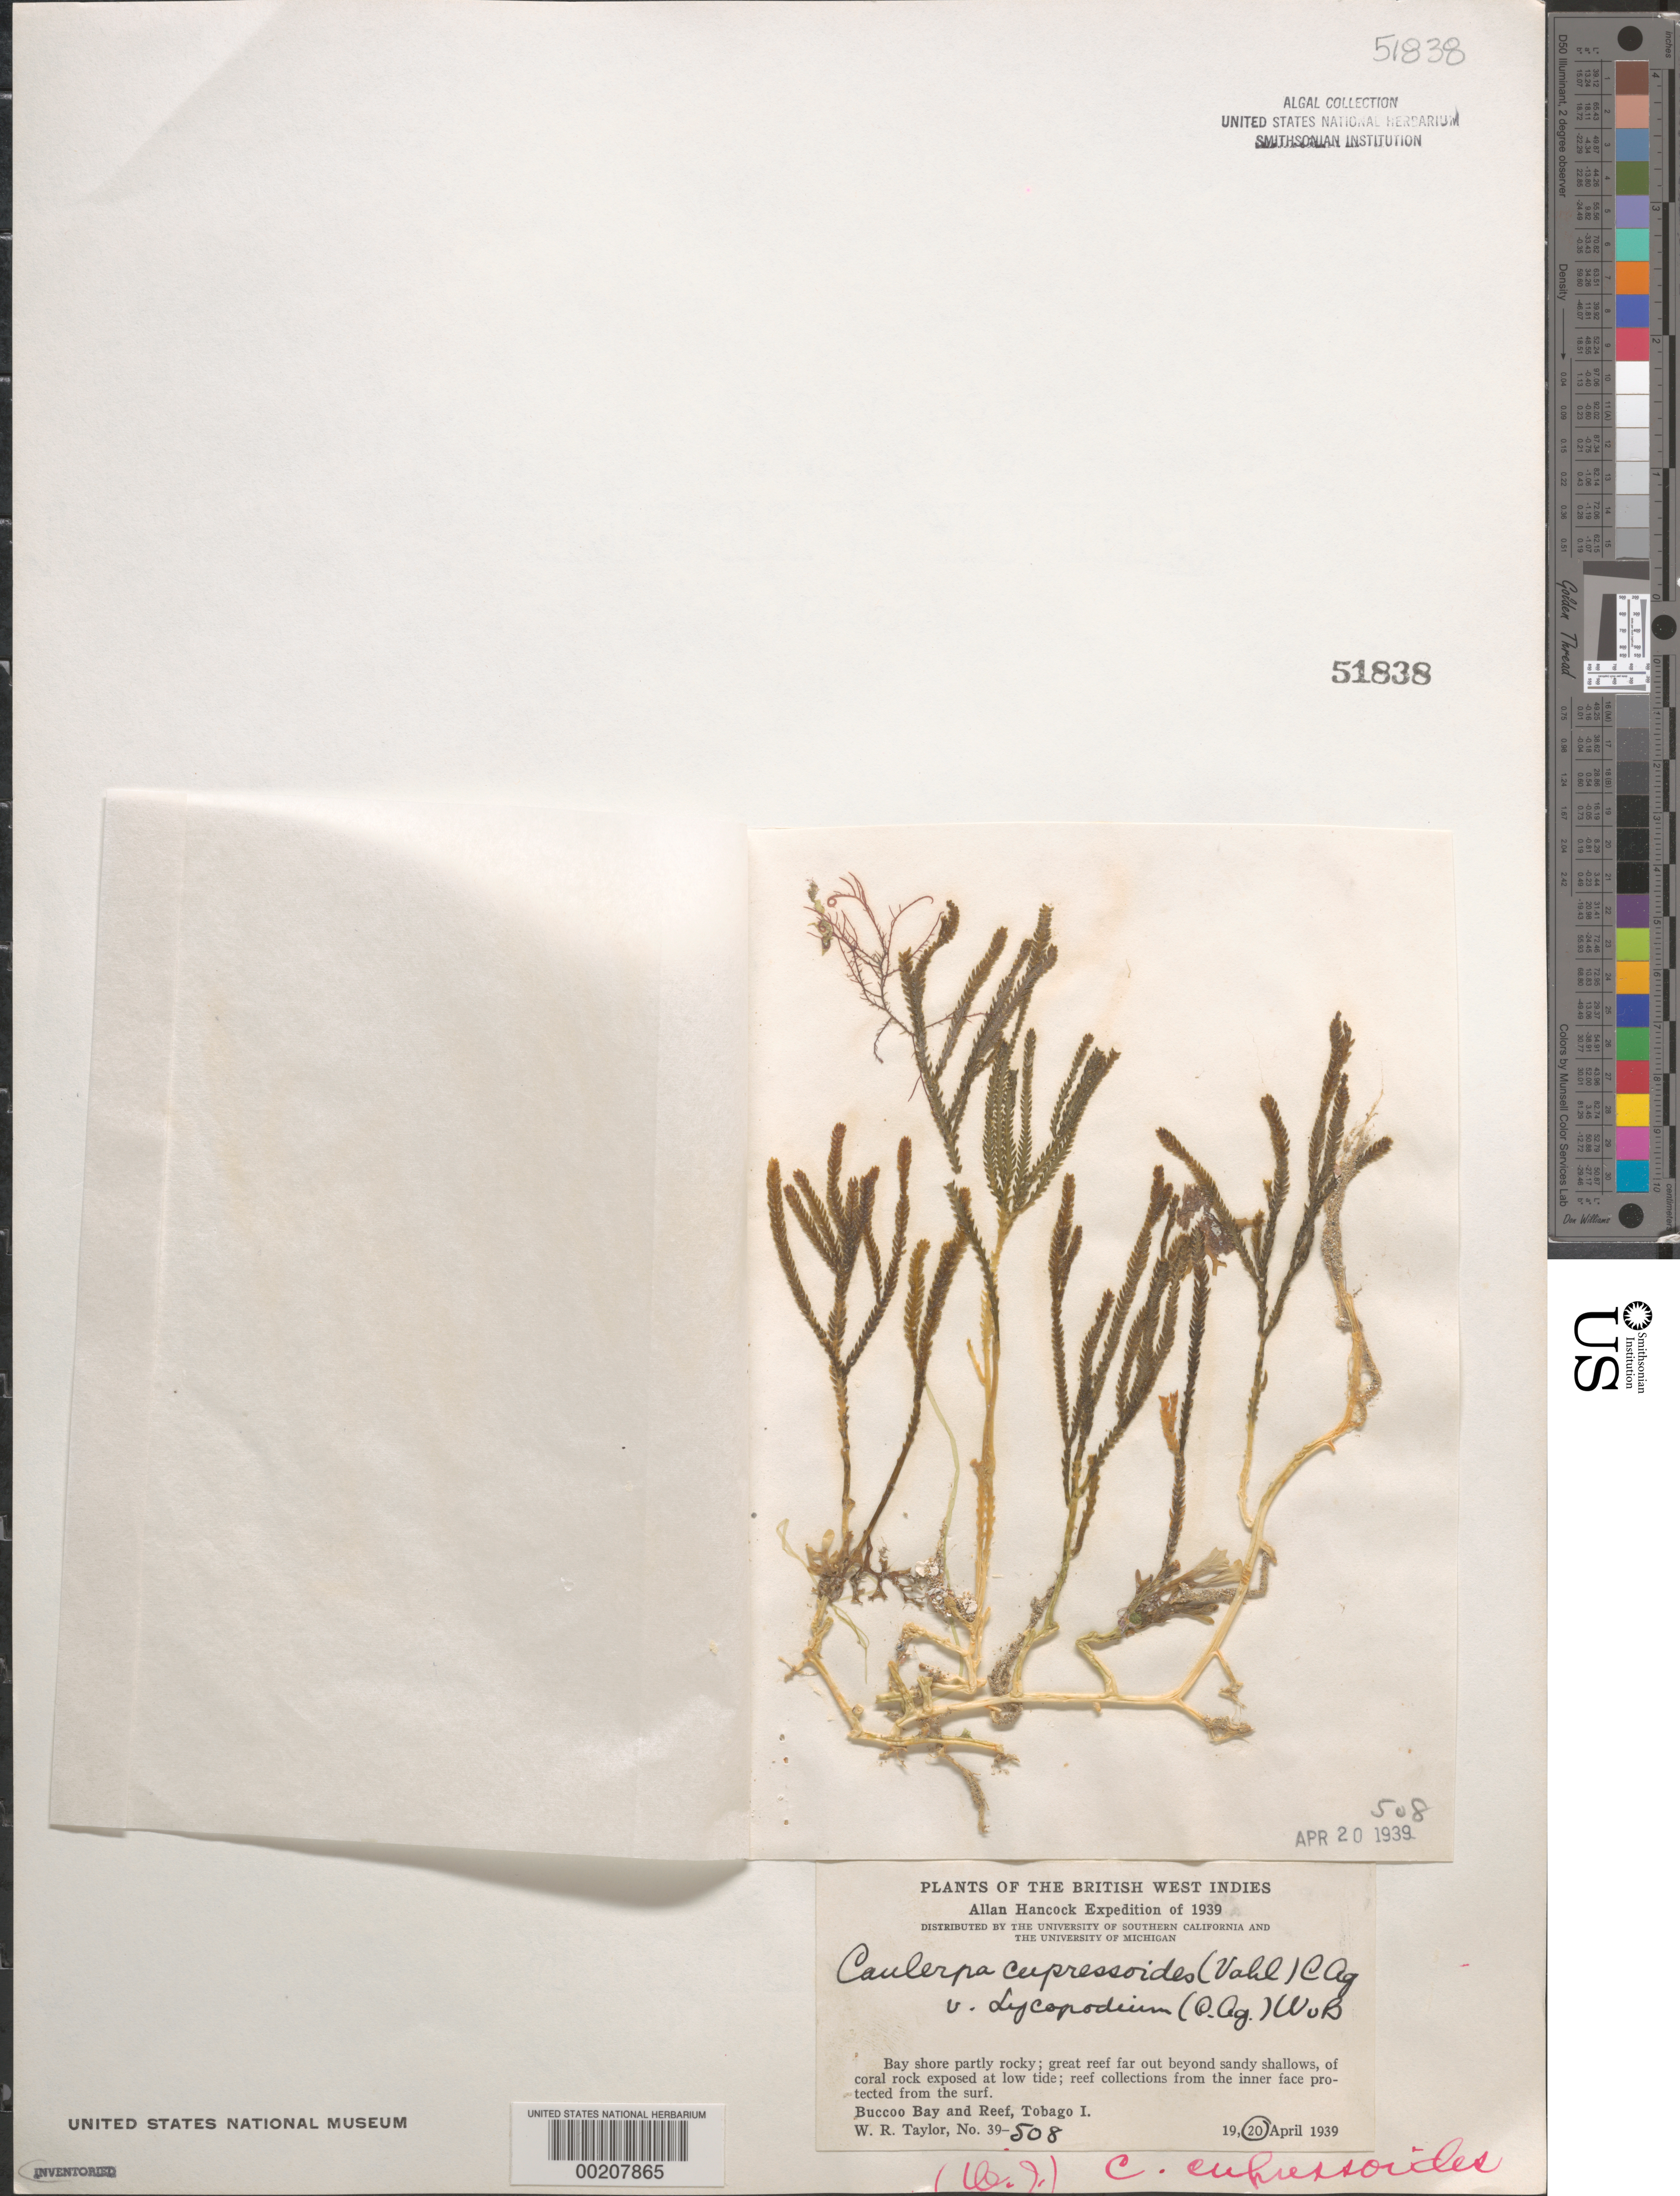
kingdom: Plantae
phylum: Chlorophyta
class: Ulvophyceae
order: Bryopsidales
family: Caulerpaceae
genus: Caulerpa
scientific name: Caulerpa cupressoides var. lycopodium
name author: Weber Bosse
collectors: W. R. Taylor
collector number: WRT 39-508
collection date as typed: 20 April 1939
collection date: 1939-04-20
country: Trinidad and Tobago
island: Tobago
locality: Bucco Bay (Buccoo Bay) and Bucco Reef (Buccoo Reef)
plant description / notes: Allan Hancock Expedition of 1939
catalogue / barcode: US 51838